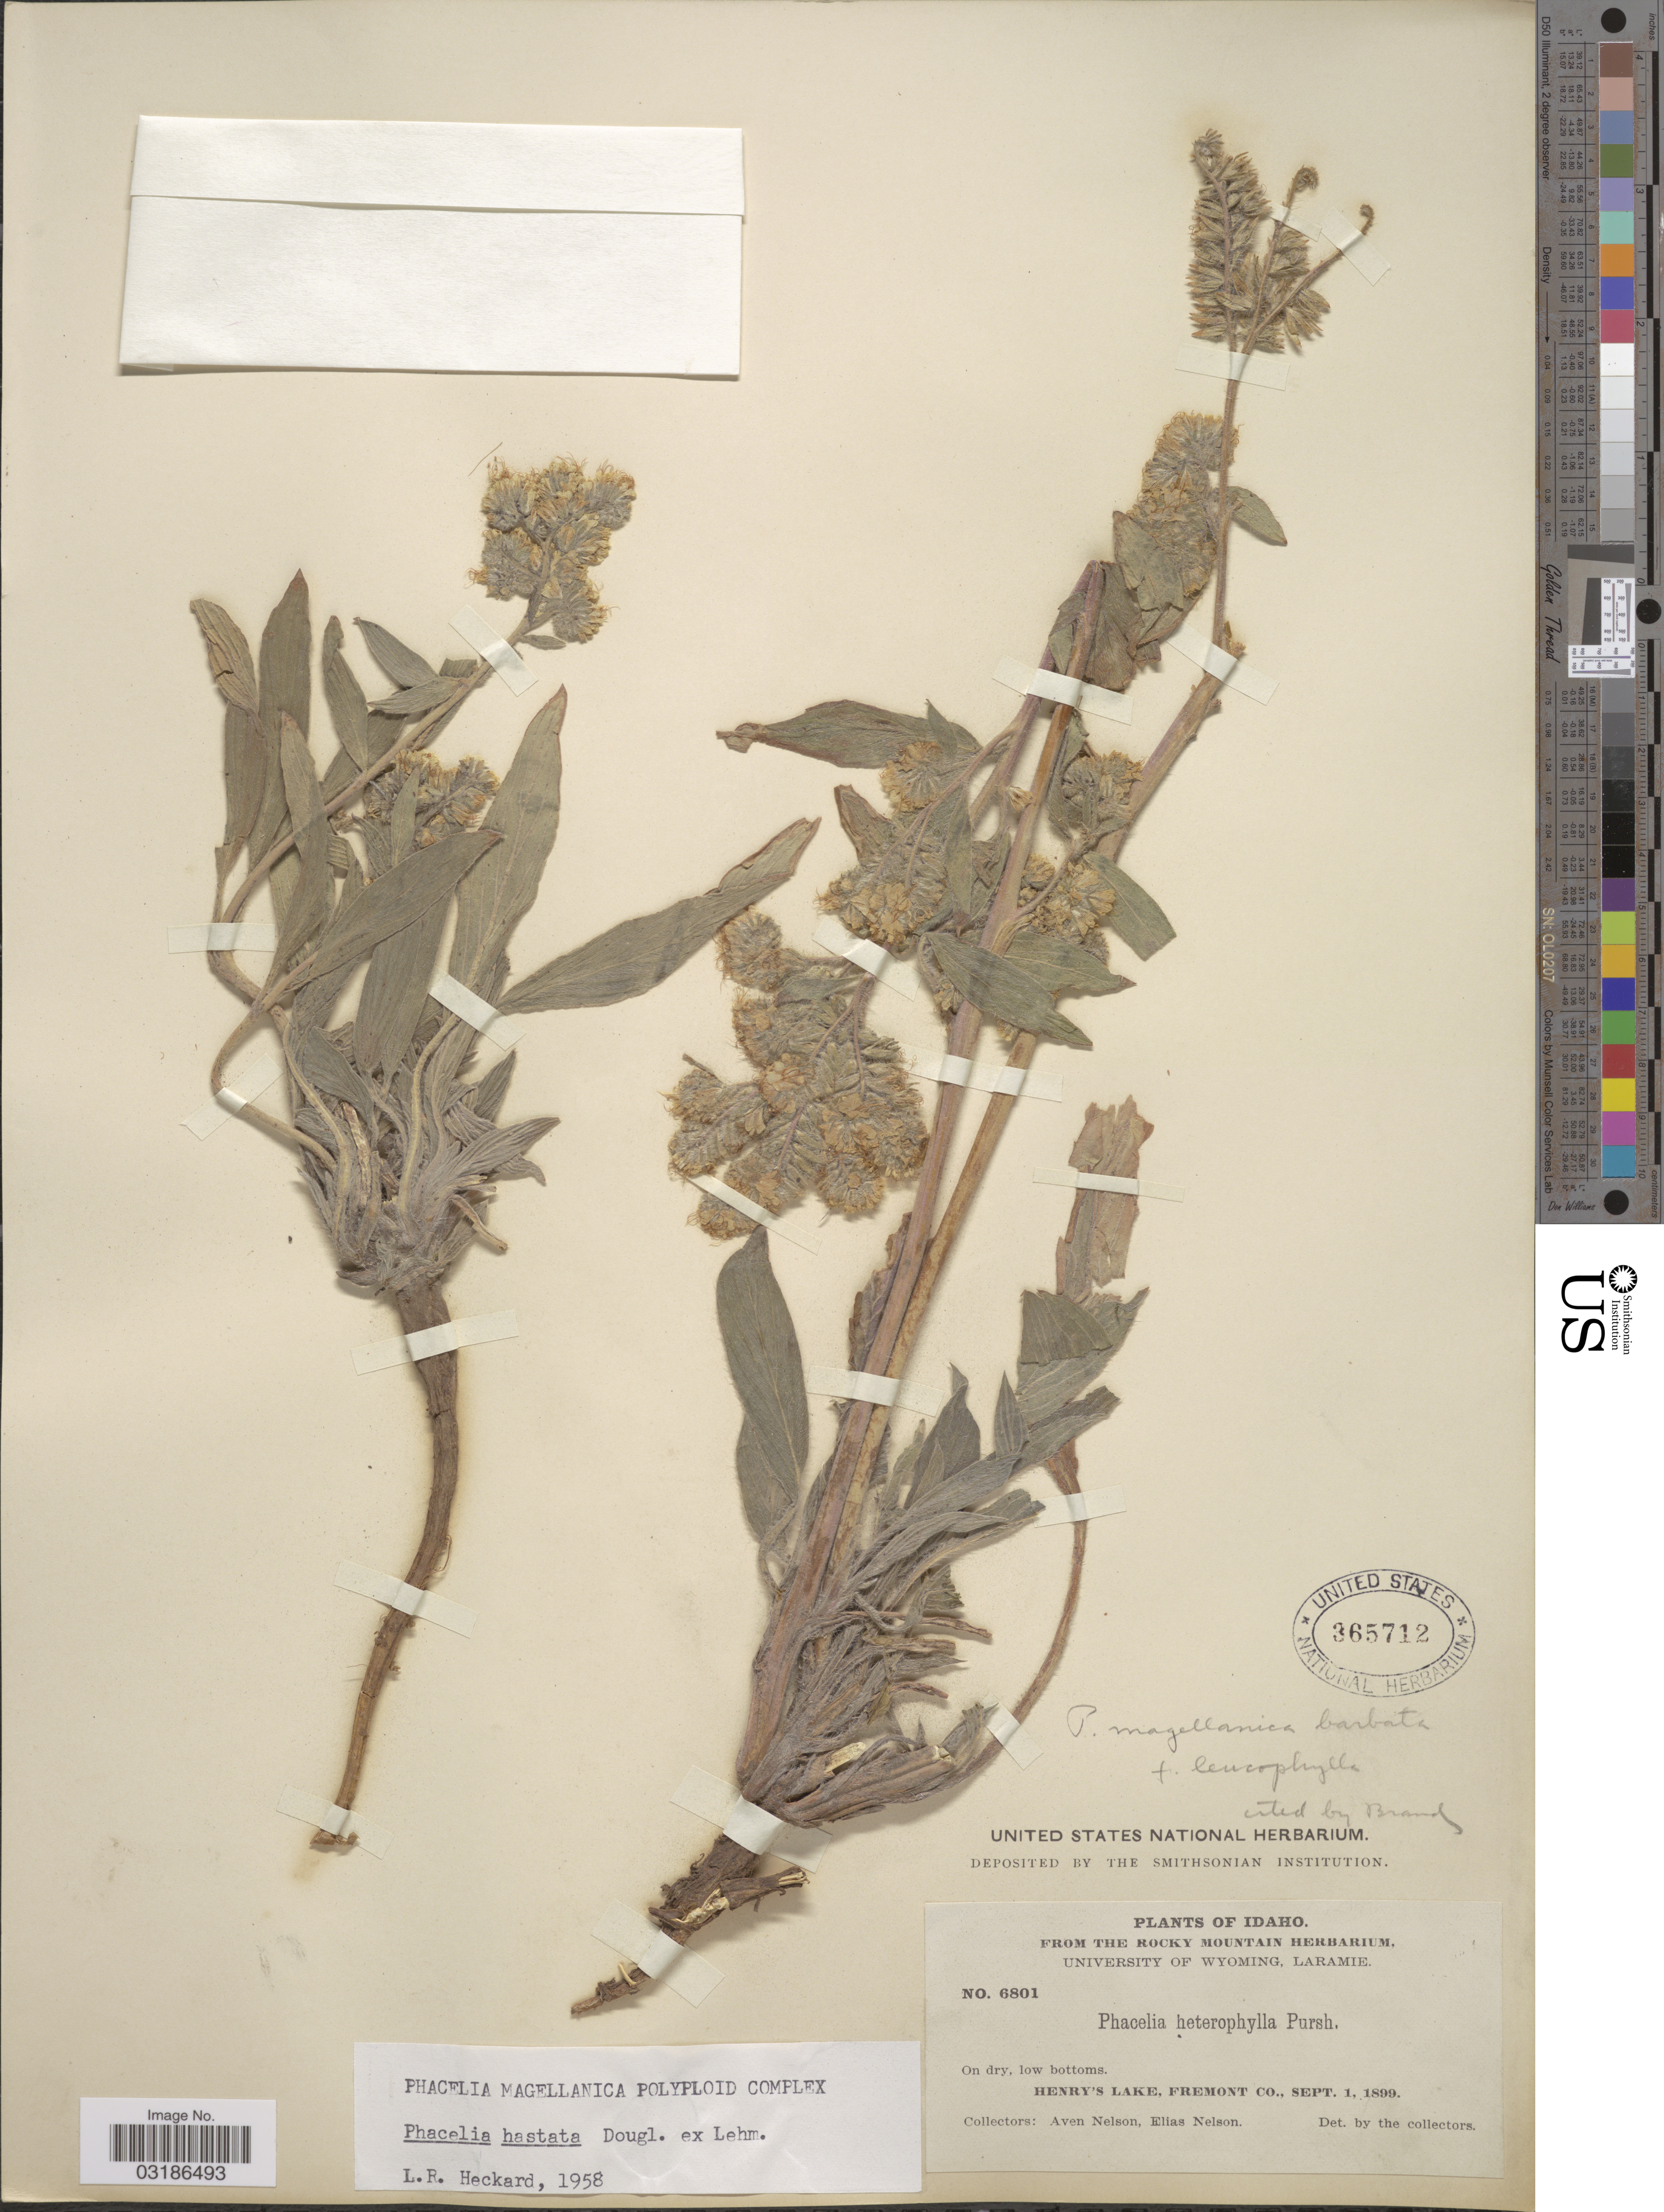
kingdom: Plantae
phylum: Tracheophyta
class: Magnoliopsida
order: Boraginales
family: Hydrophyllaceae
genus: Phacelia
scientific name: Phacelia hastata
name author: Douglas ex Lehm.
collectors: A. Nelson & E. Nelson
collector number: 6801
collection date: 1899-09-01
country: United States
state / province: Idaho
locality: Henry's Lake, Fremont Co.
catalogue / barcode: US 365712